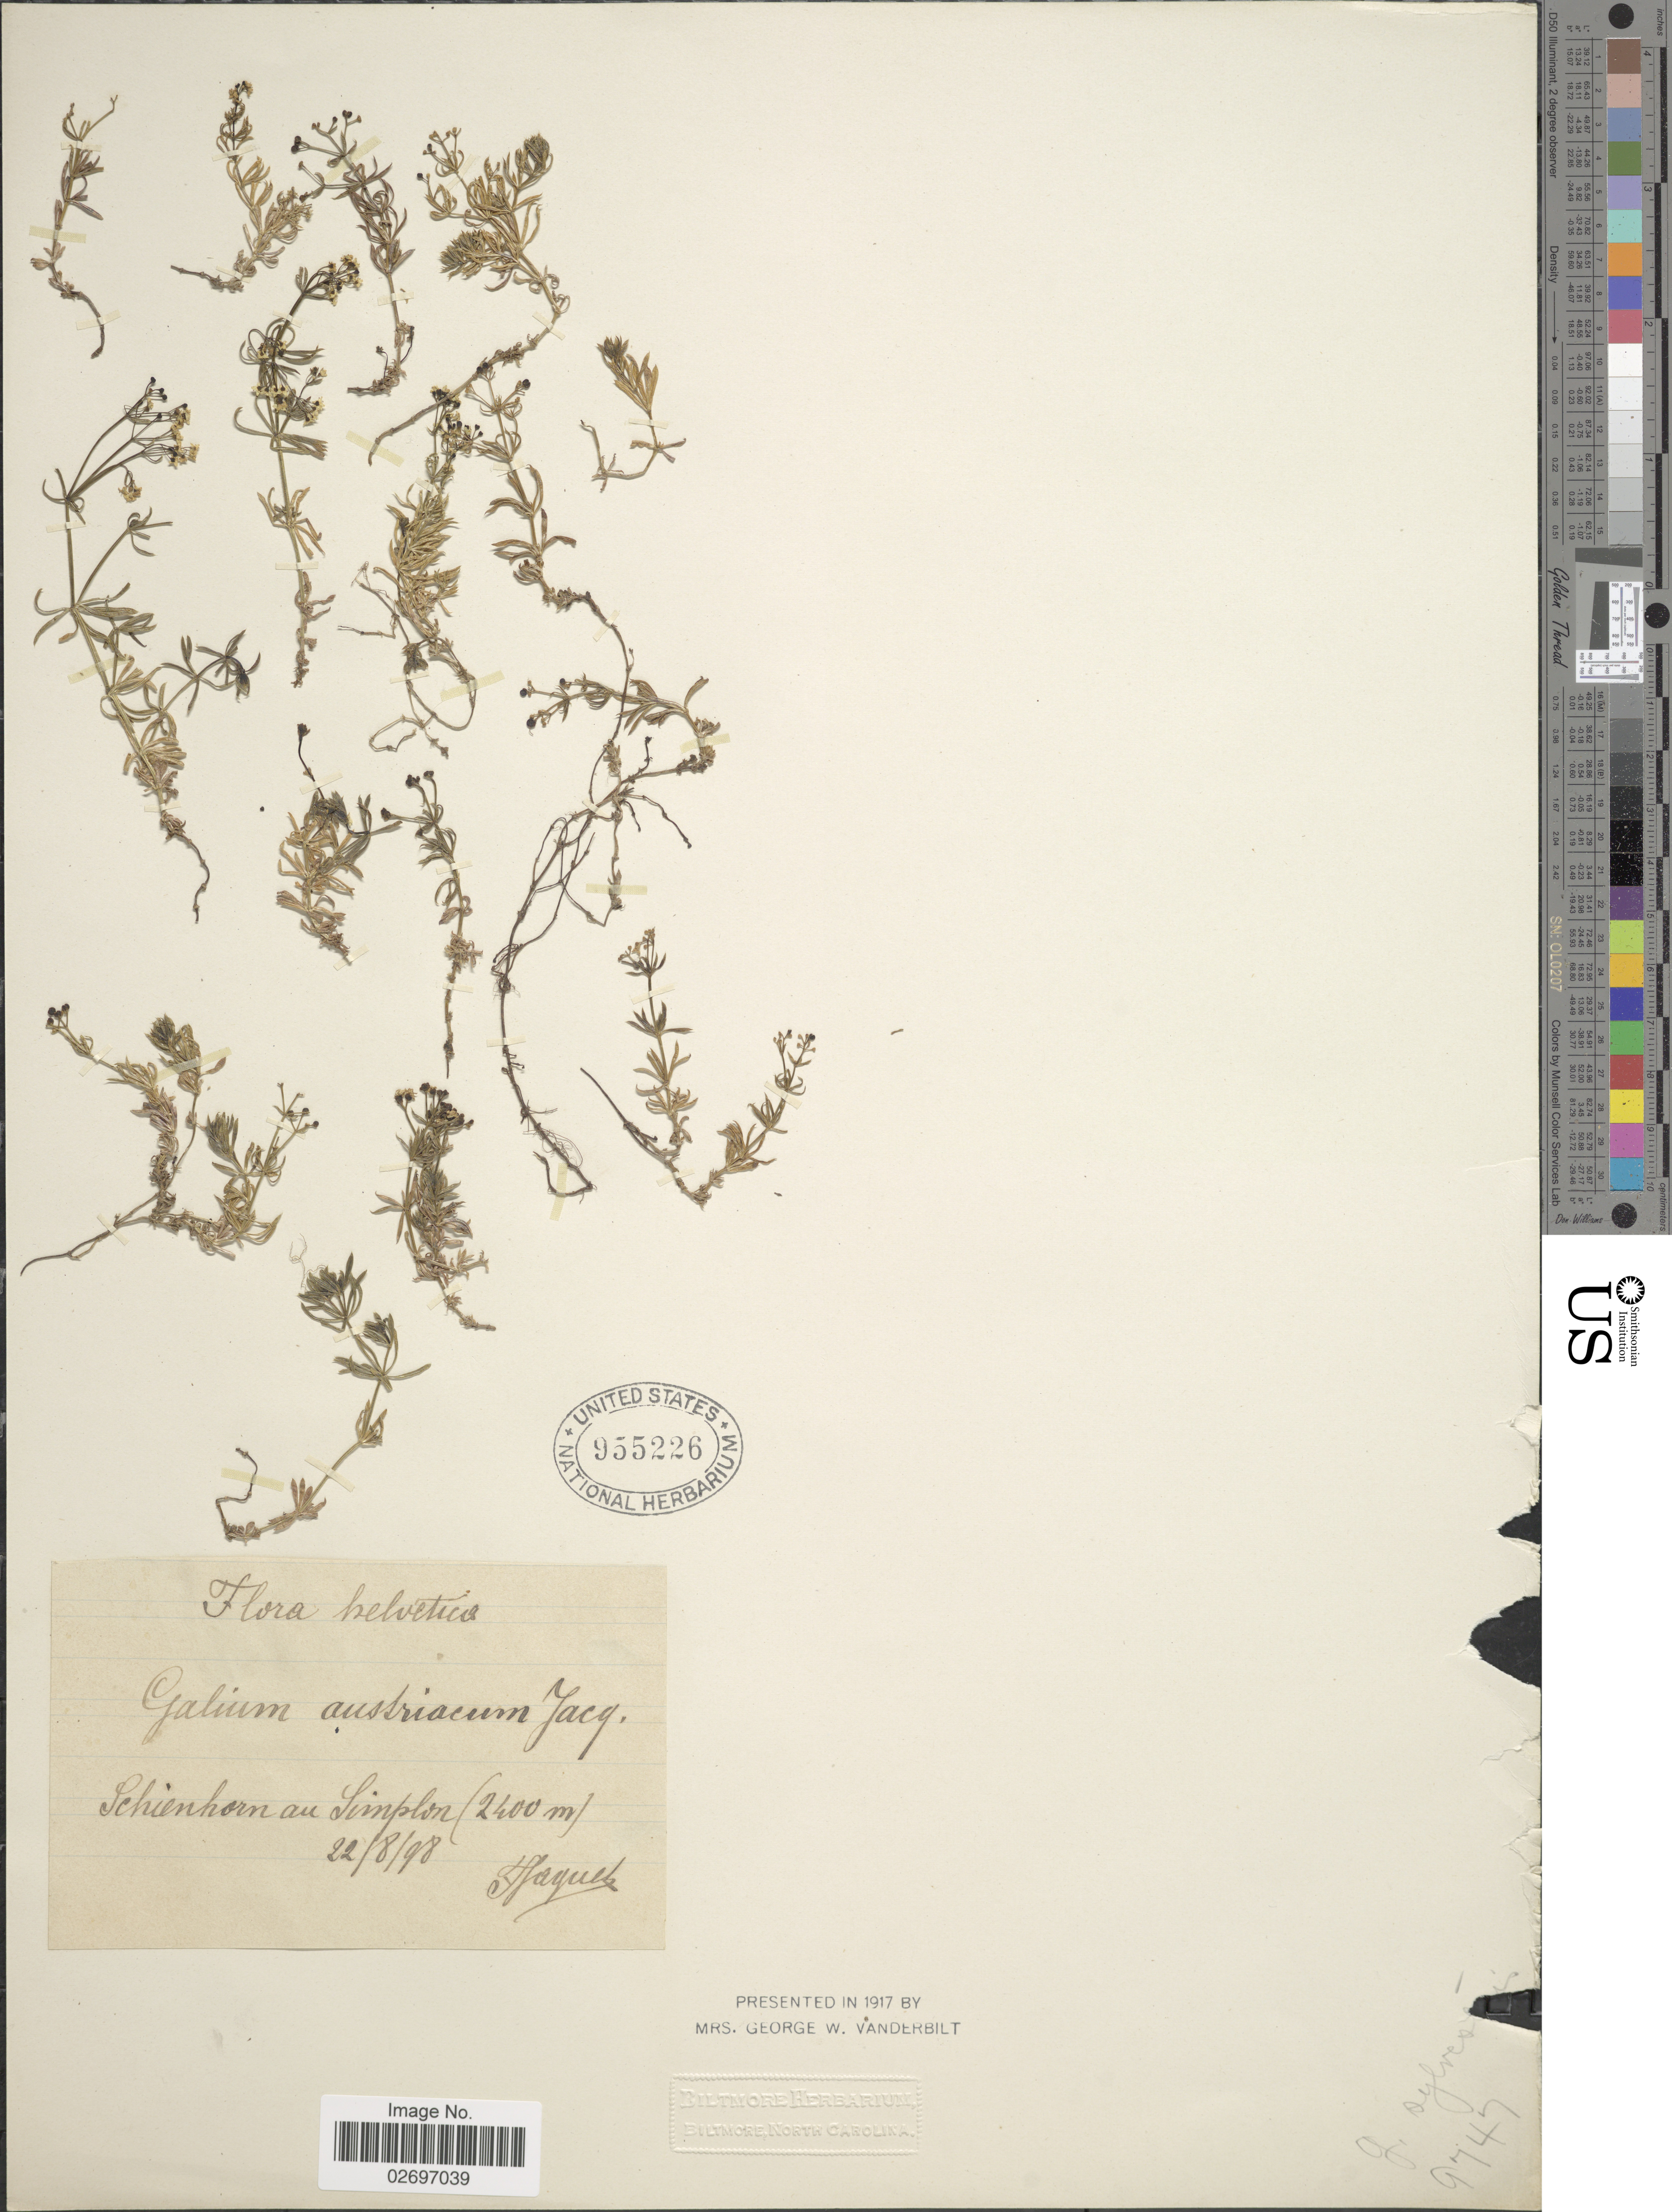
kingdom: Plantae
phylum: Tracheophyta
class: Magnoliopsida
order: Gentianales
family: Rubiaceae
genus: Galium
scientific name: Galium austriacum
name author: Jacq.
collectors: F. Jaquet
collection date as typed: Transcribed d/m/y: 22/8/98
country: Switzerland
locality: Helvetica, Schienhorn au Simplon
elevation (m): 2400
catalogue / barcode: US 955226